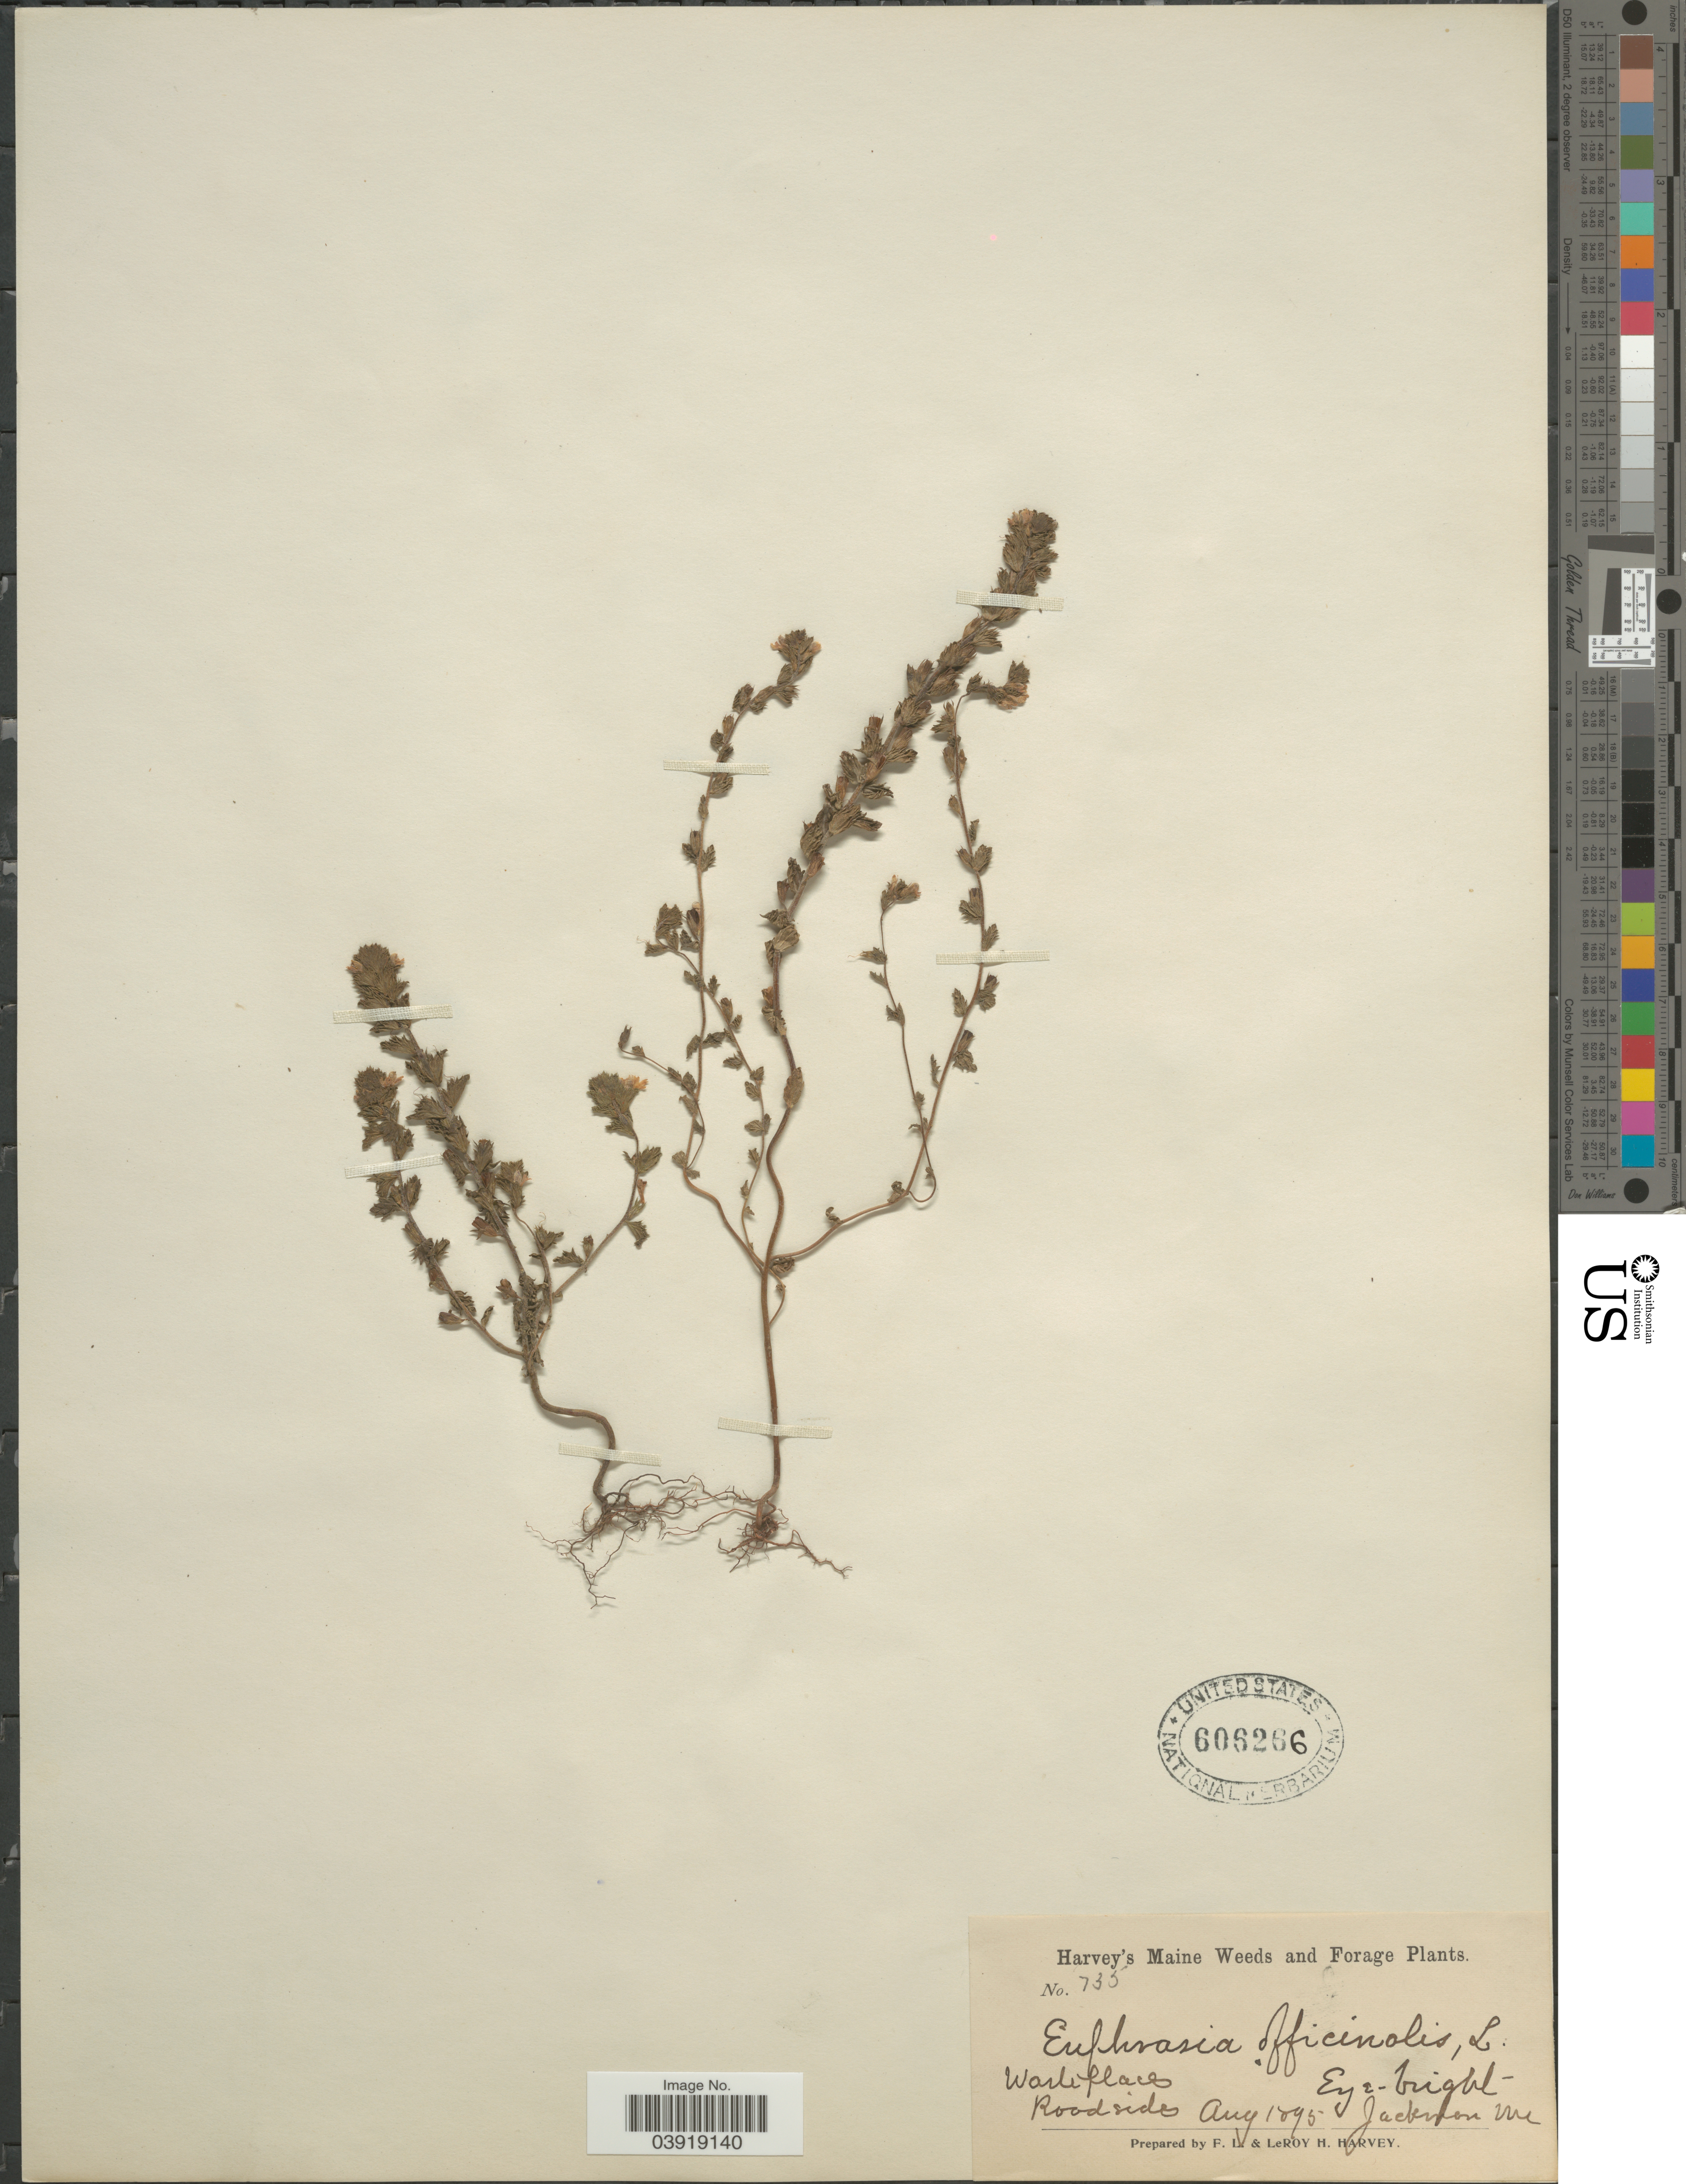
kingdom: Plantae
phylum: Tracheophyta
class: Magnoliopsida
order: Lamiales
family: Orobanchaceae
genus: Euphrasia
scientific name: Euphrasia sp.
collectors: F. L. Harvey & L. H. Harvey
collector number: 735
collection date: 1895-08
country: United States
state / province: Maine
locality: Eye-bright. Jacksson.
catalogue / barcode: US 606266